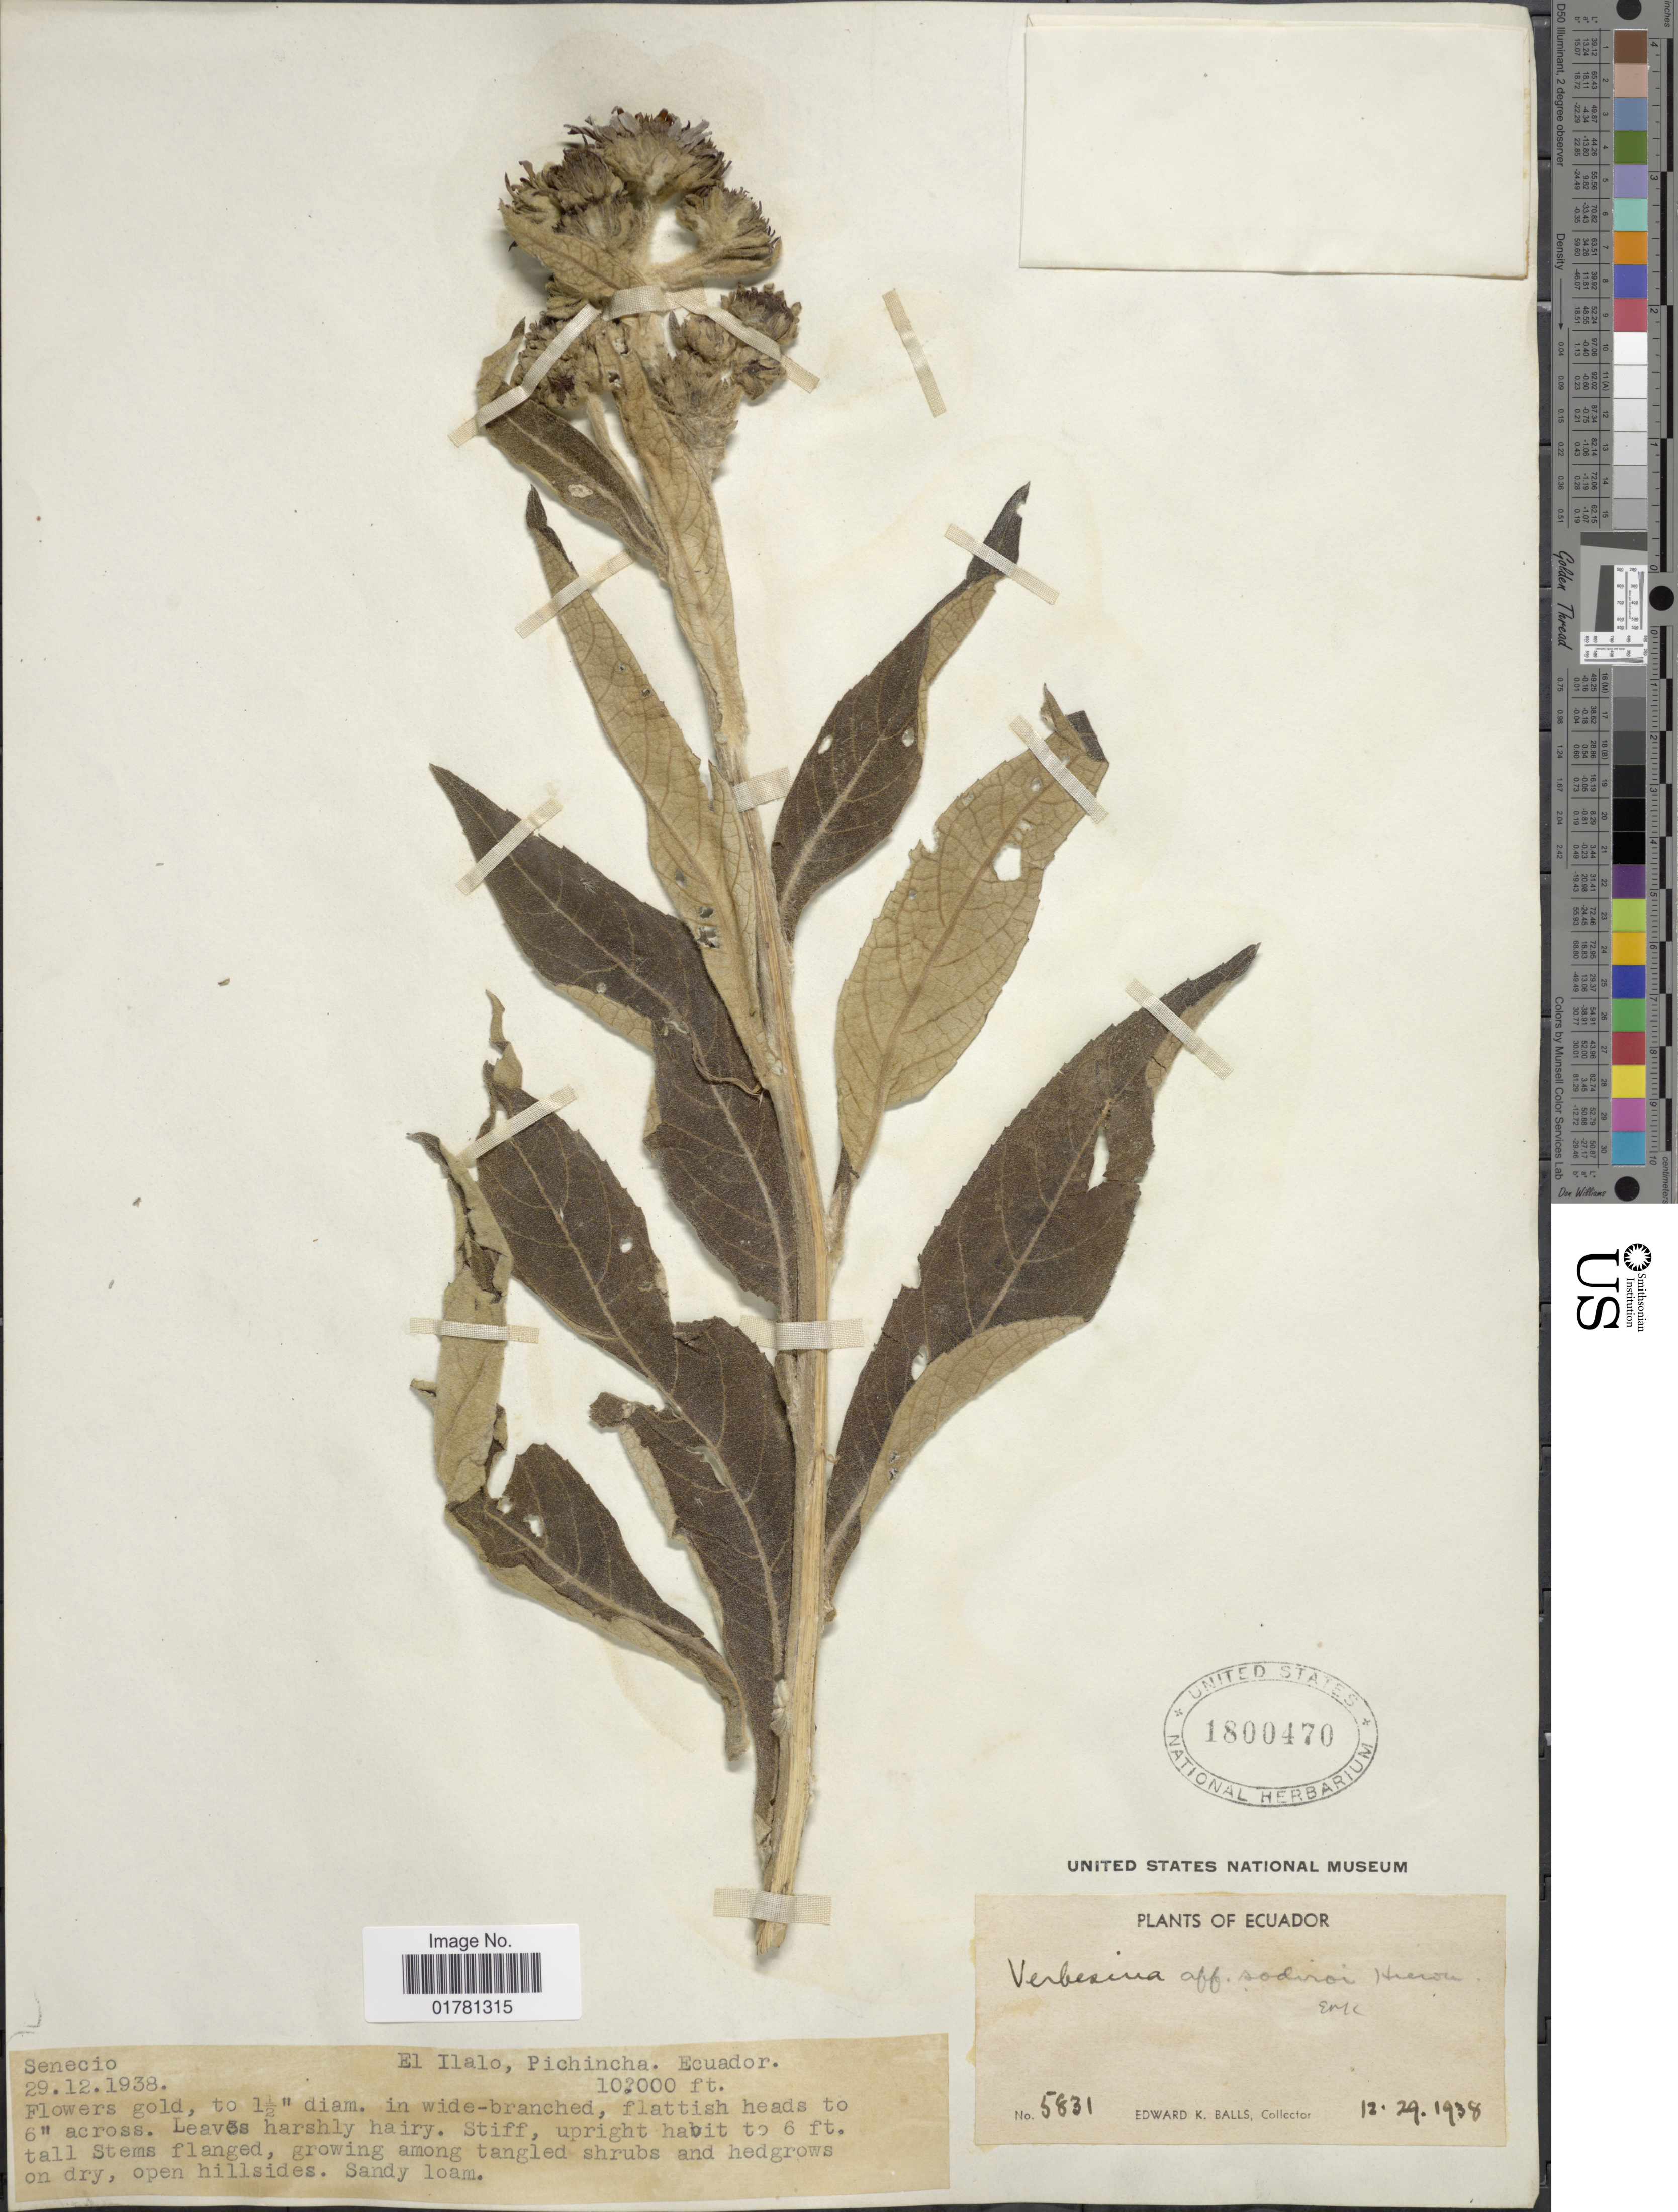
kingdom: Plantae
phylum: Tracheophyta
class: Magnoliopsida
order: Asterales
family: Asteraceae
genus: Verbesina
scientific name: Verbesina sodiroi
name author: Hieron.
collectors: E. K. Balls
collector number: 5831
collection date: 1938-12-29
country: Ecuador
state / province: Pichincha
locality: El Ilalo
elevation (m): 3109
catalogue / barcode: US 1800470